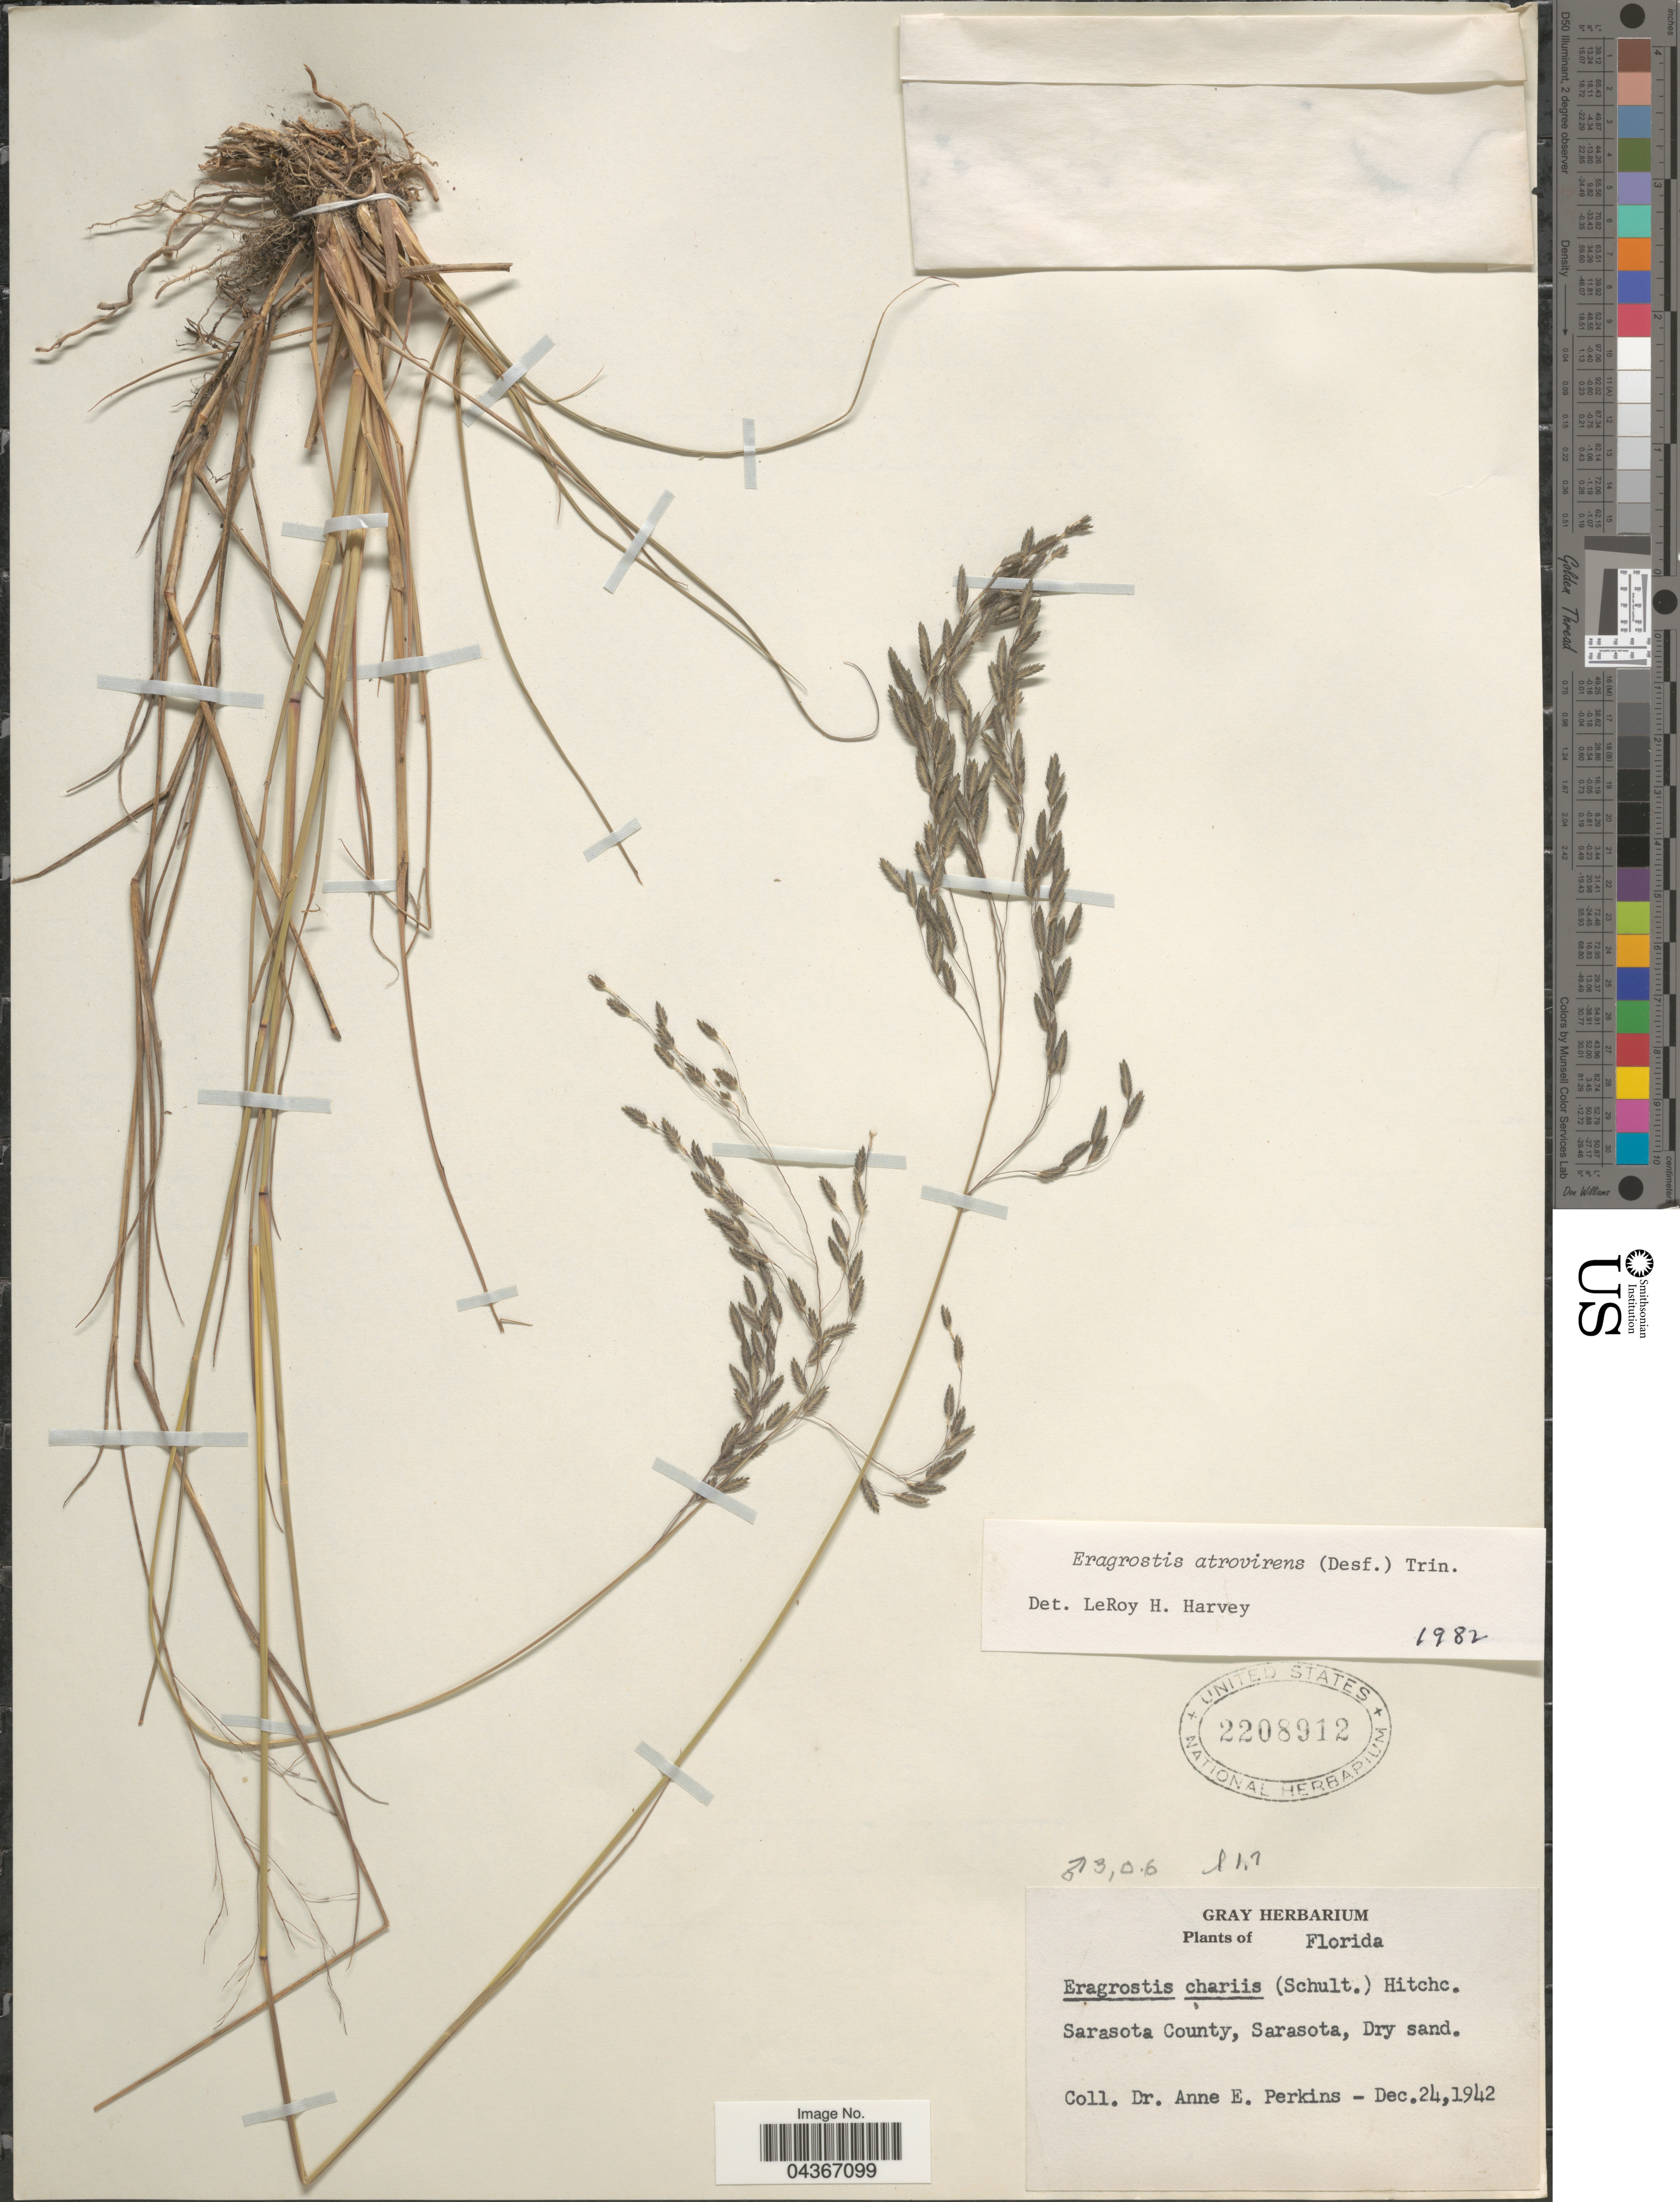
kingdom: Plantae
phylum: Tracheophyta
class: Liliopsida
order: Poales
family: Poaceae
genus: Eragrostis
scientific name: Eragrostis atrovirens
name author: Lange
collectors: A. E. Perkins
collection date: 1942-12-24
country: United States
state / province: Florida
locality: Sarasota County, Sarasota, Dry sand.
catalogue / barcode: US 2208912